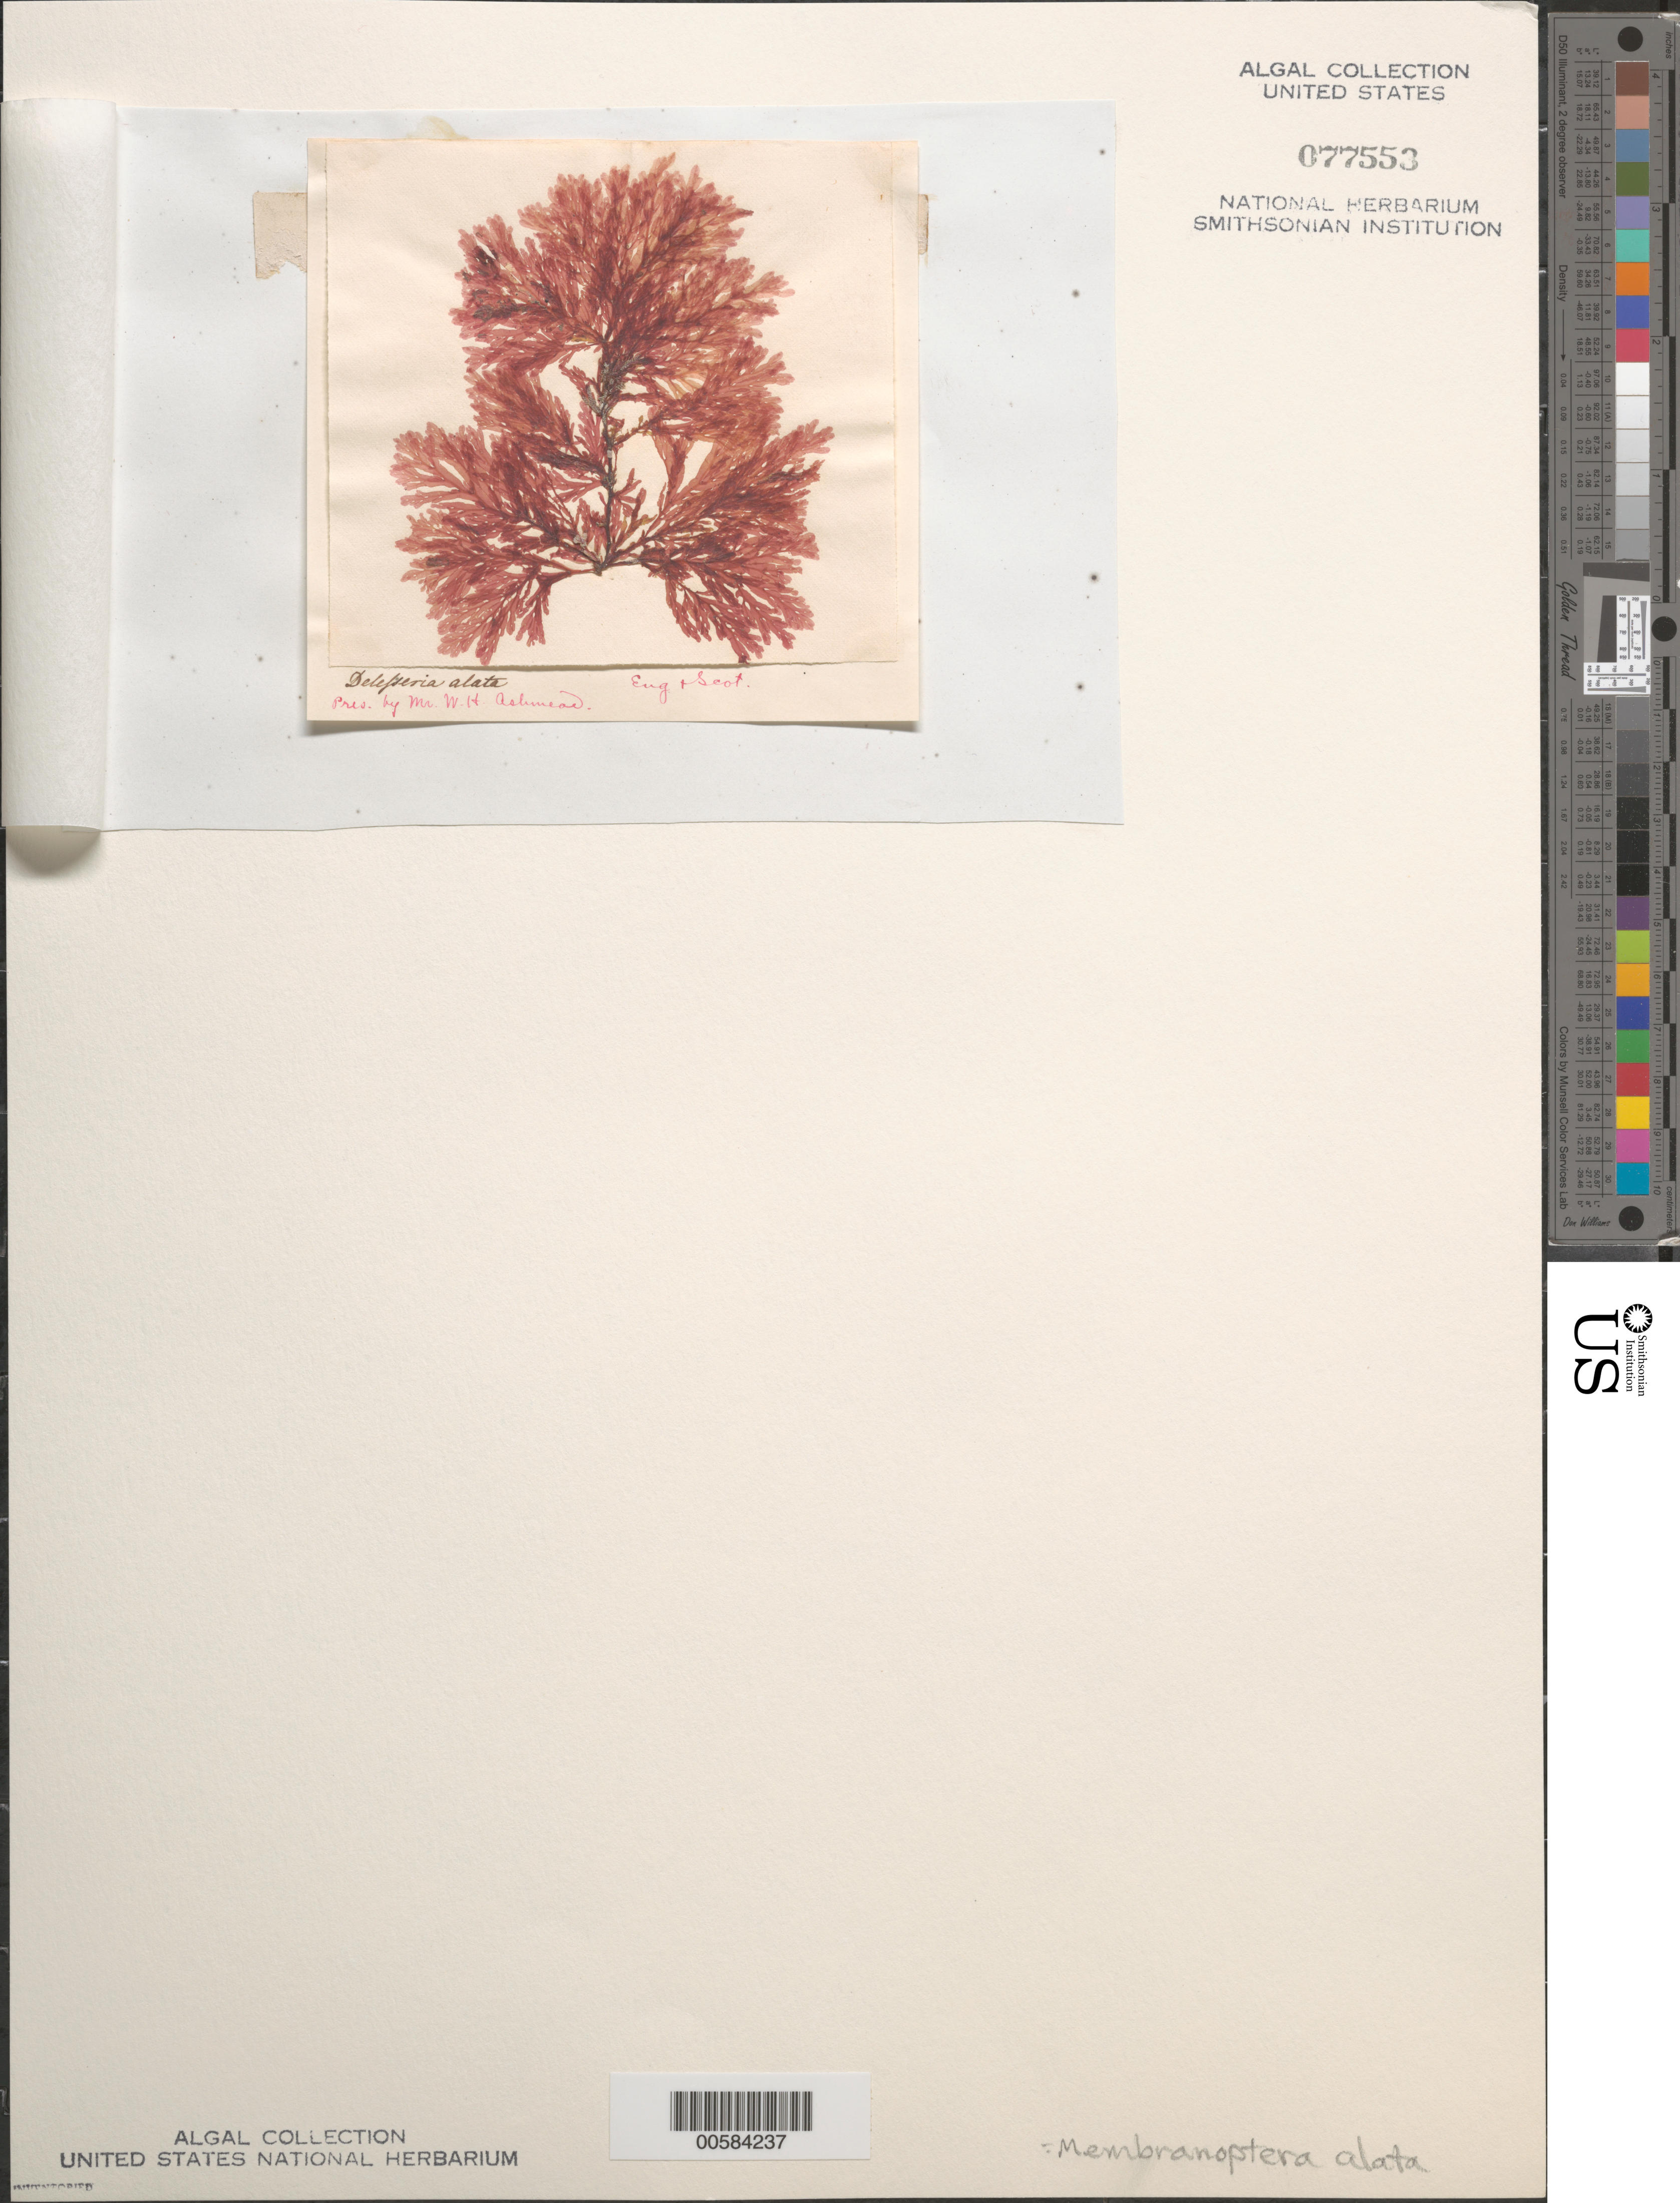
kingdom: Plantae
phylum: Rhodophyta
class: Florideophyceae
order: Ceramiales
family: Delesseriaceae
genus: Membranoptera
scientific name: Membranoptera alata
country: United Kingdom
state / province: England / Scotland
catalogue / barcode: US 77553